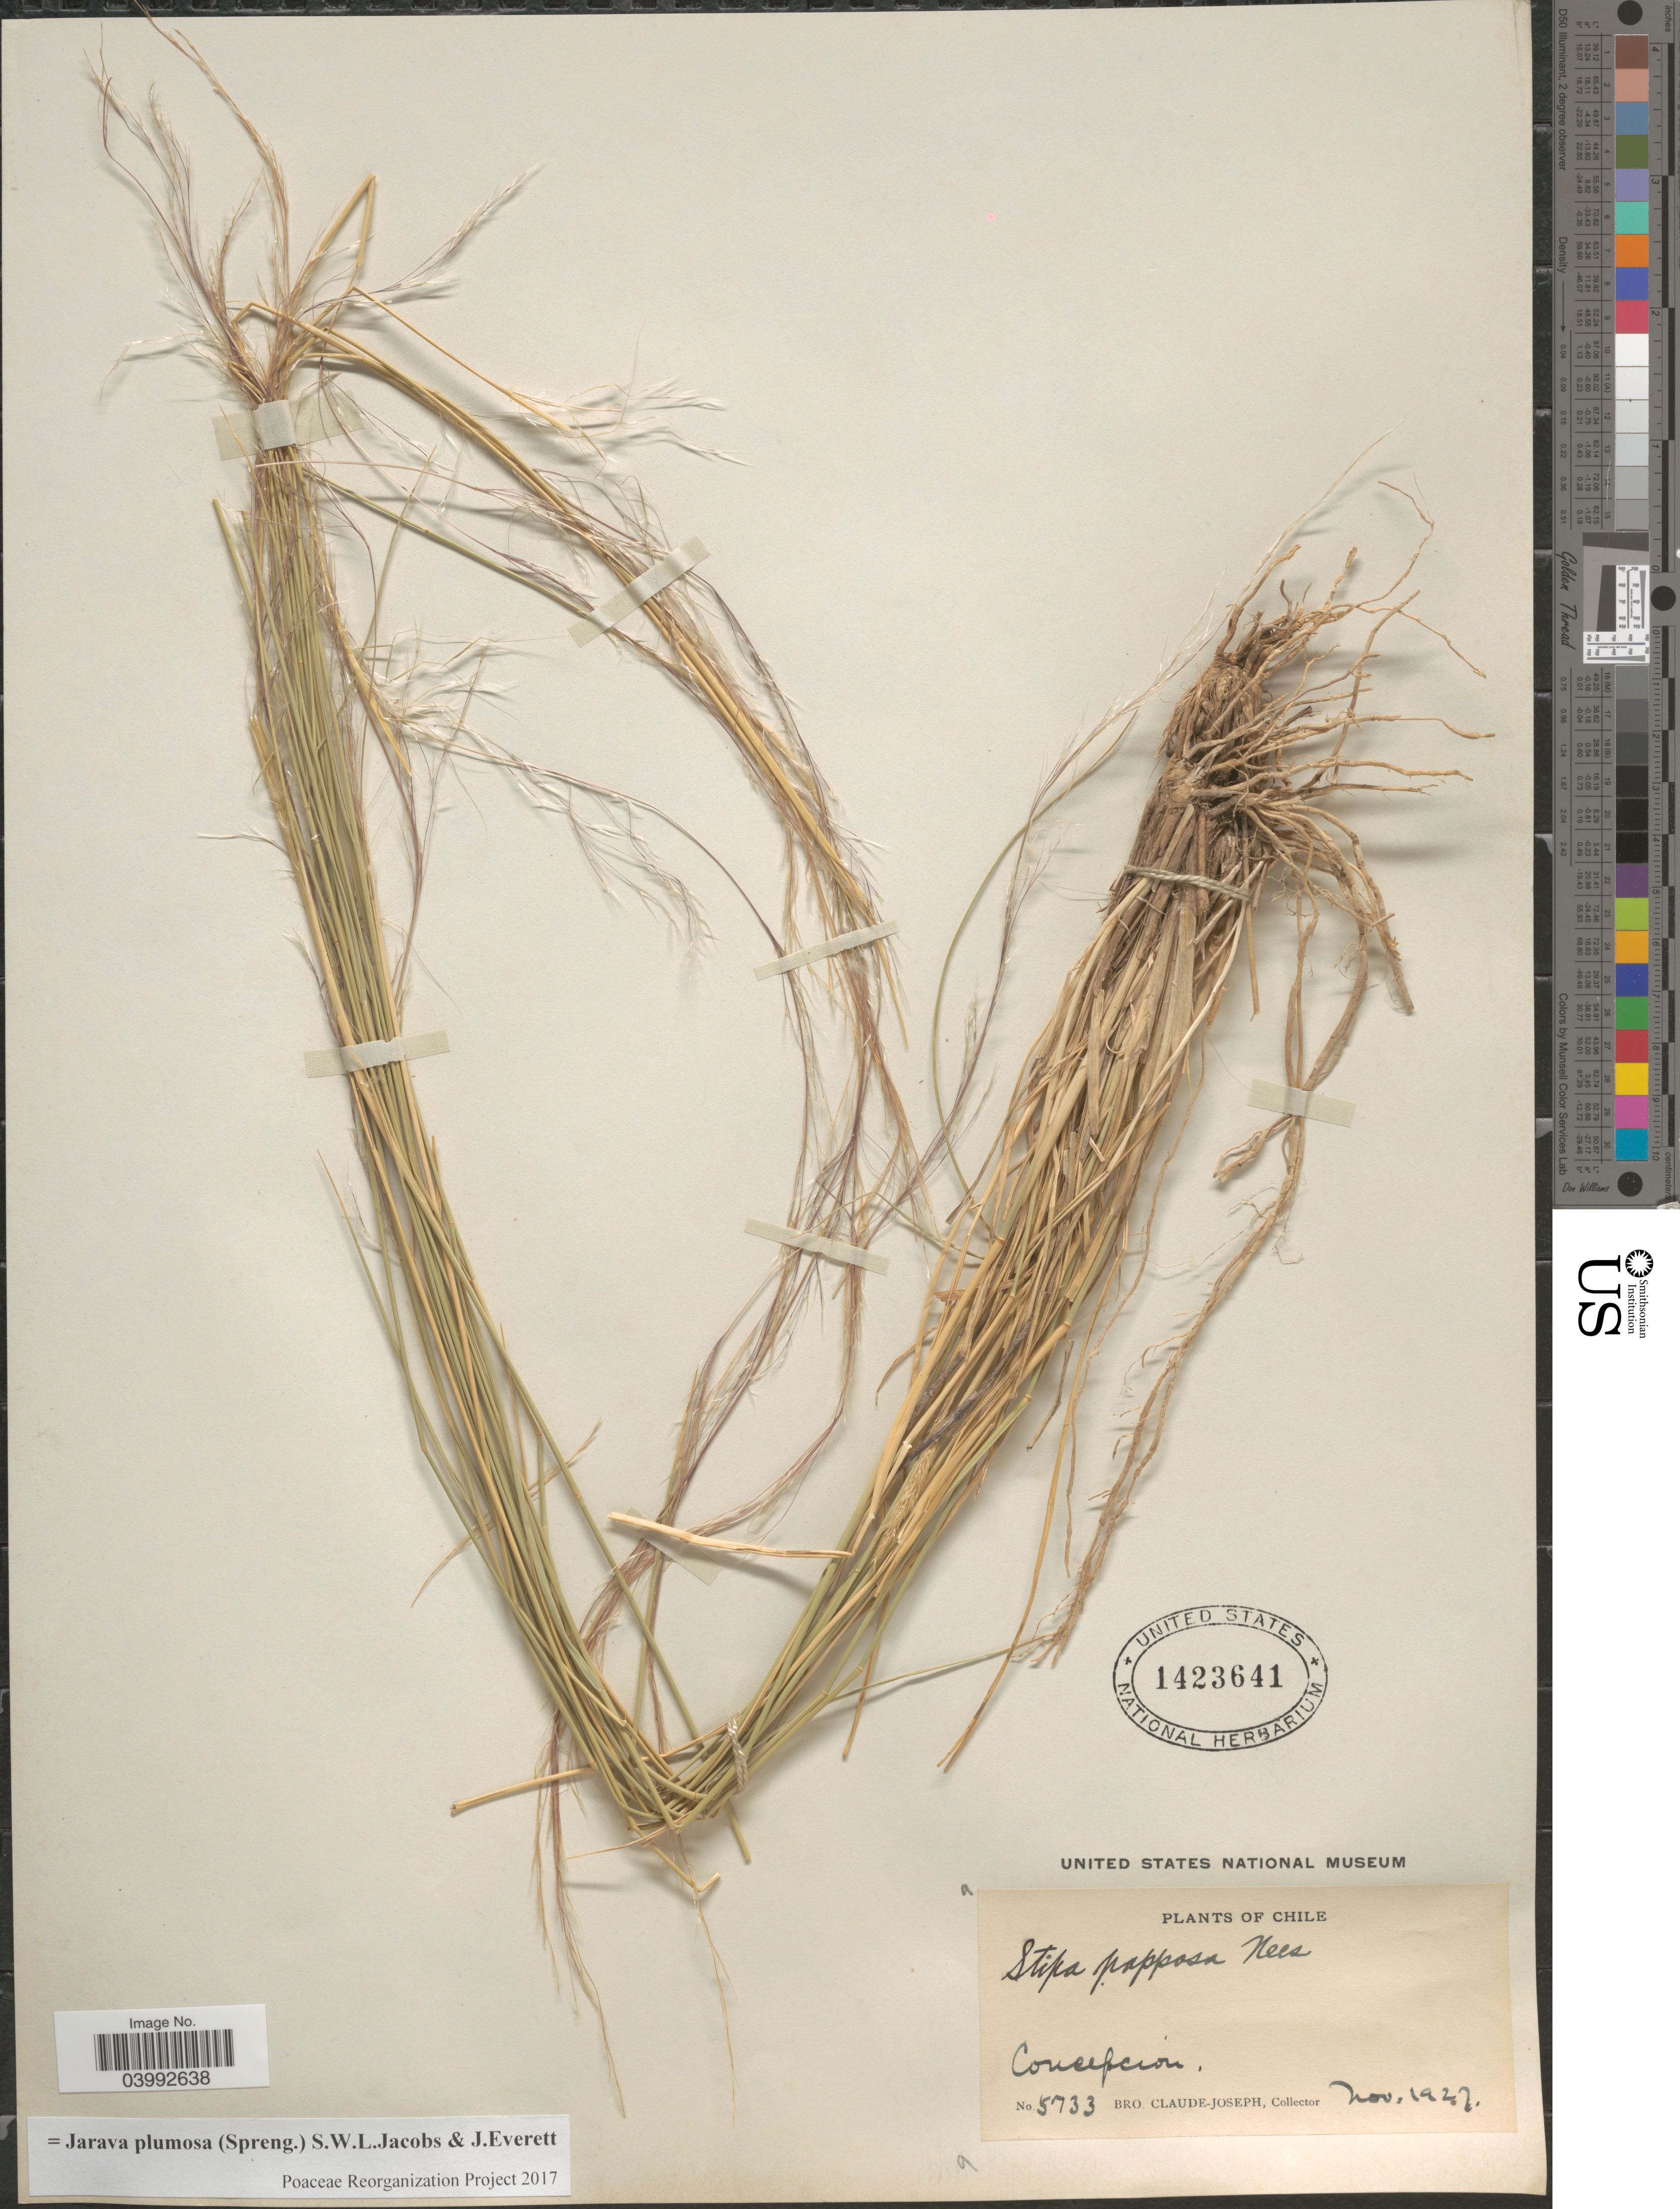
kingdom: Plantae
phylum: Tracheophyta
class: Liliopsida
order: Poales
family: Poaceae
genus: Stipa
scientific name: Stipa papposa Nees, nom. illeg.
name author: Nees in Mart.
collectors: Bro. Claude-Joseph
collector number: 5733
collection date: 1927-11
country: Chile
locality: Concepcion.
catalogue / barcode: US 1423641